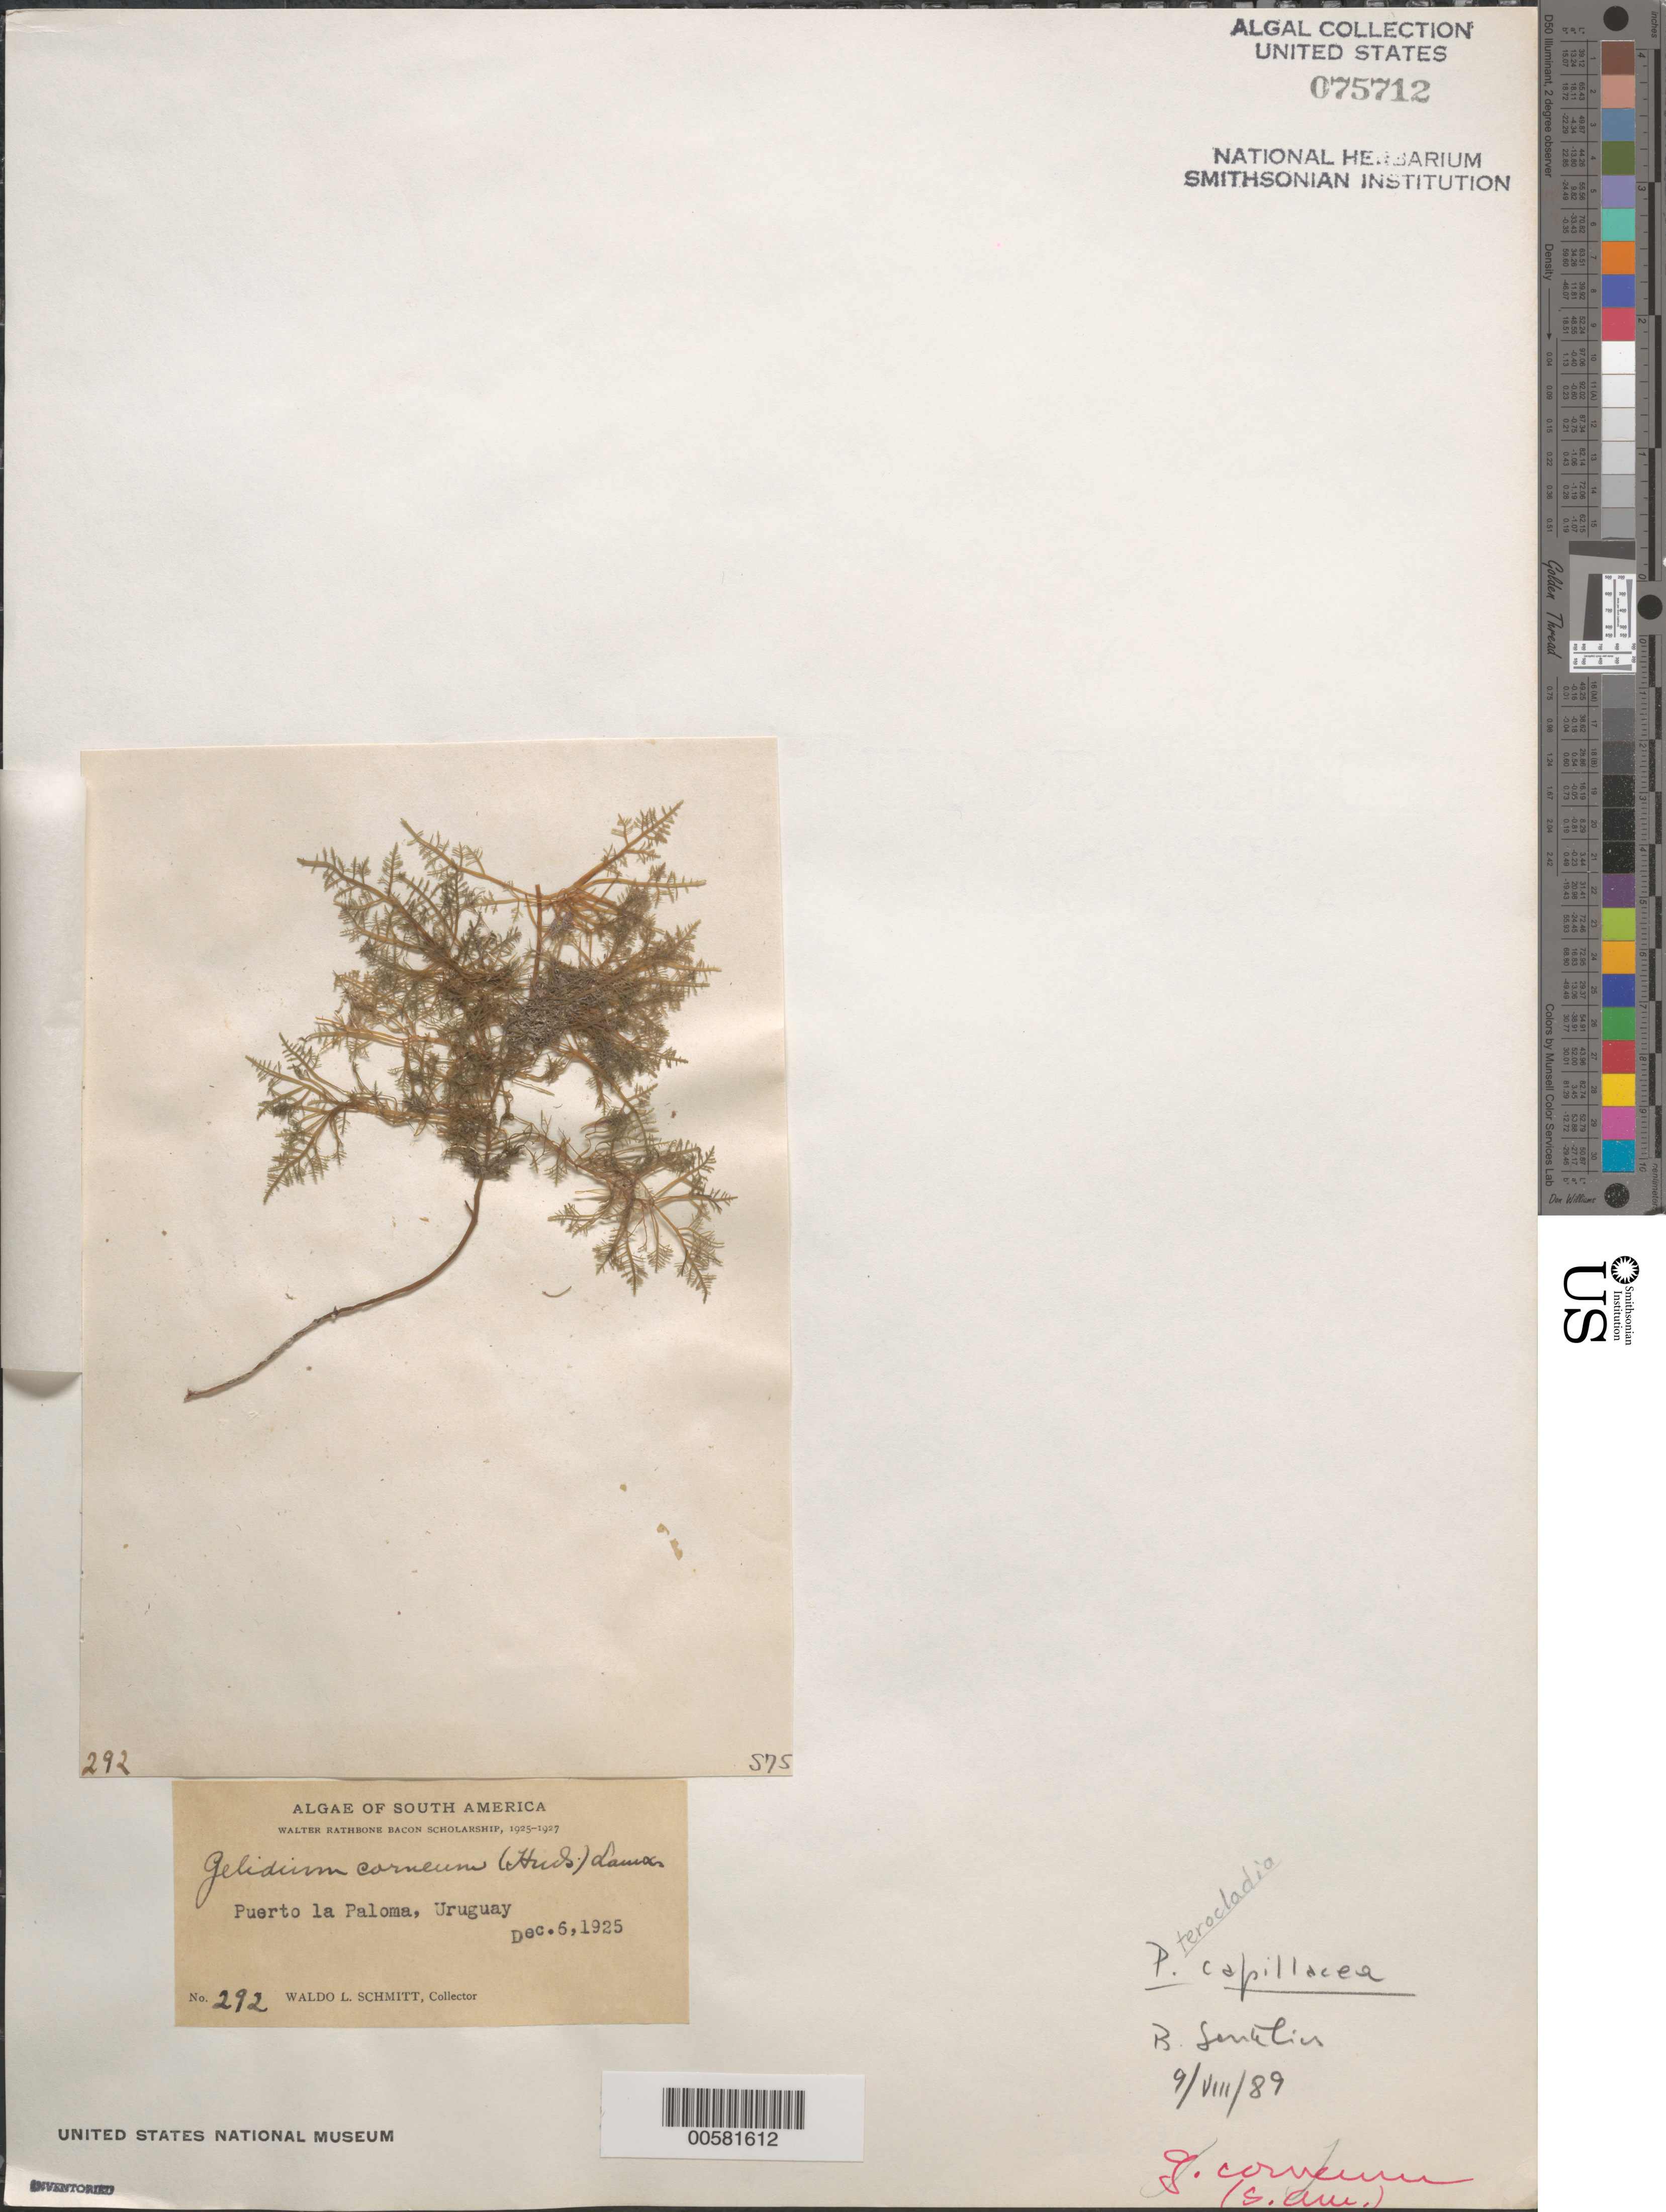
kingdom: Plantae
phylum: Rhodophyta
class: Florideophyceae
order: Gelidiales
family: Pterocladiaceae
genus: Pterocladiella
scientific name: Pterocladiella capillacea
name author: (S.G. Gmel.) Santelices & Hommers.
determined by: Algae name updating Project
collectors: W. L. Schmitt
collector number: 292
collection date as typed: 06 Dec 1926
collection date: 1926-12-06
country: Uruguay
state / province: Rocha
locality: Puerto la Paloma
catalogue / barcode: US 75712